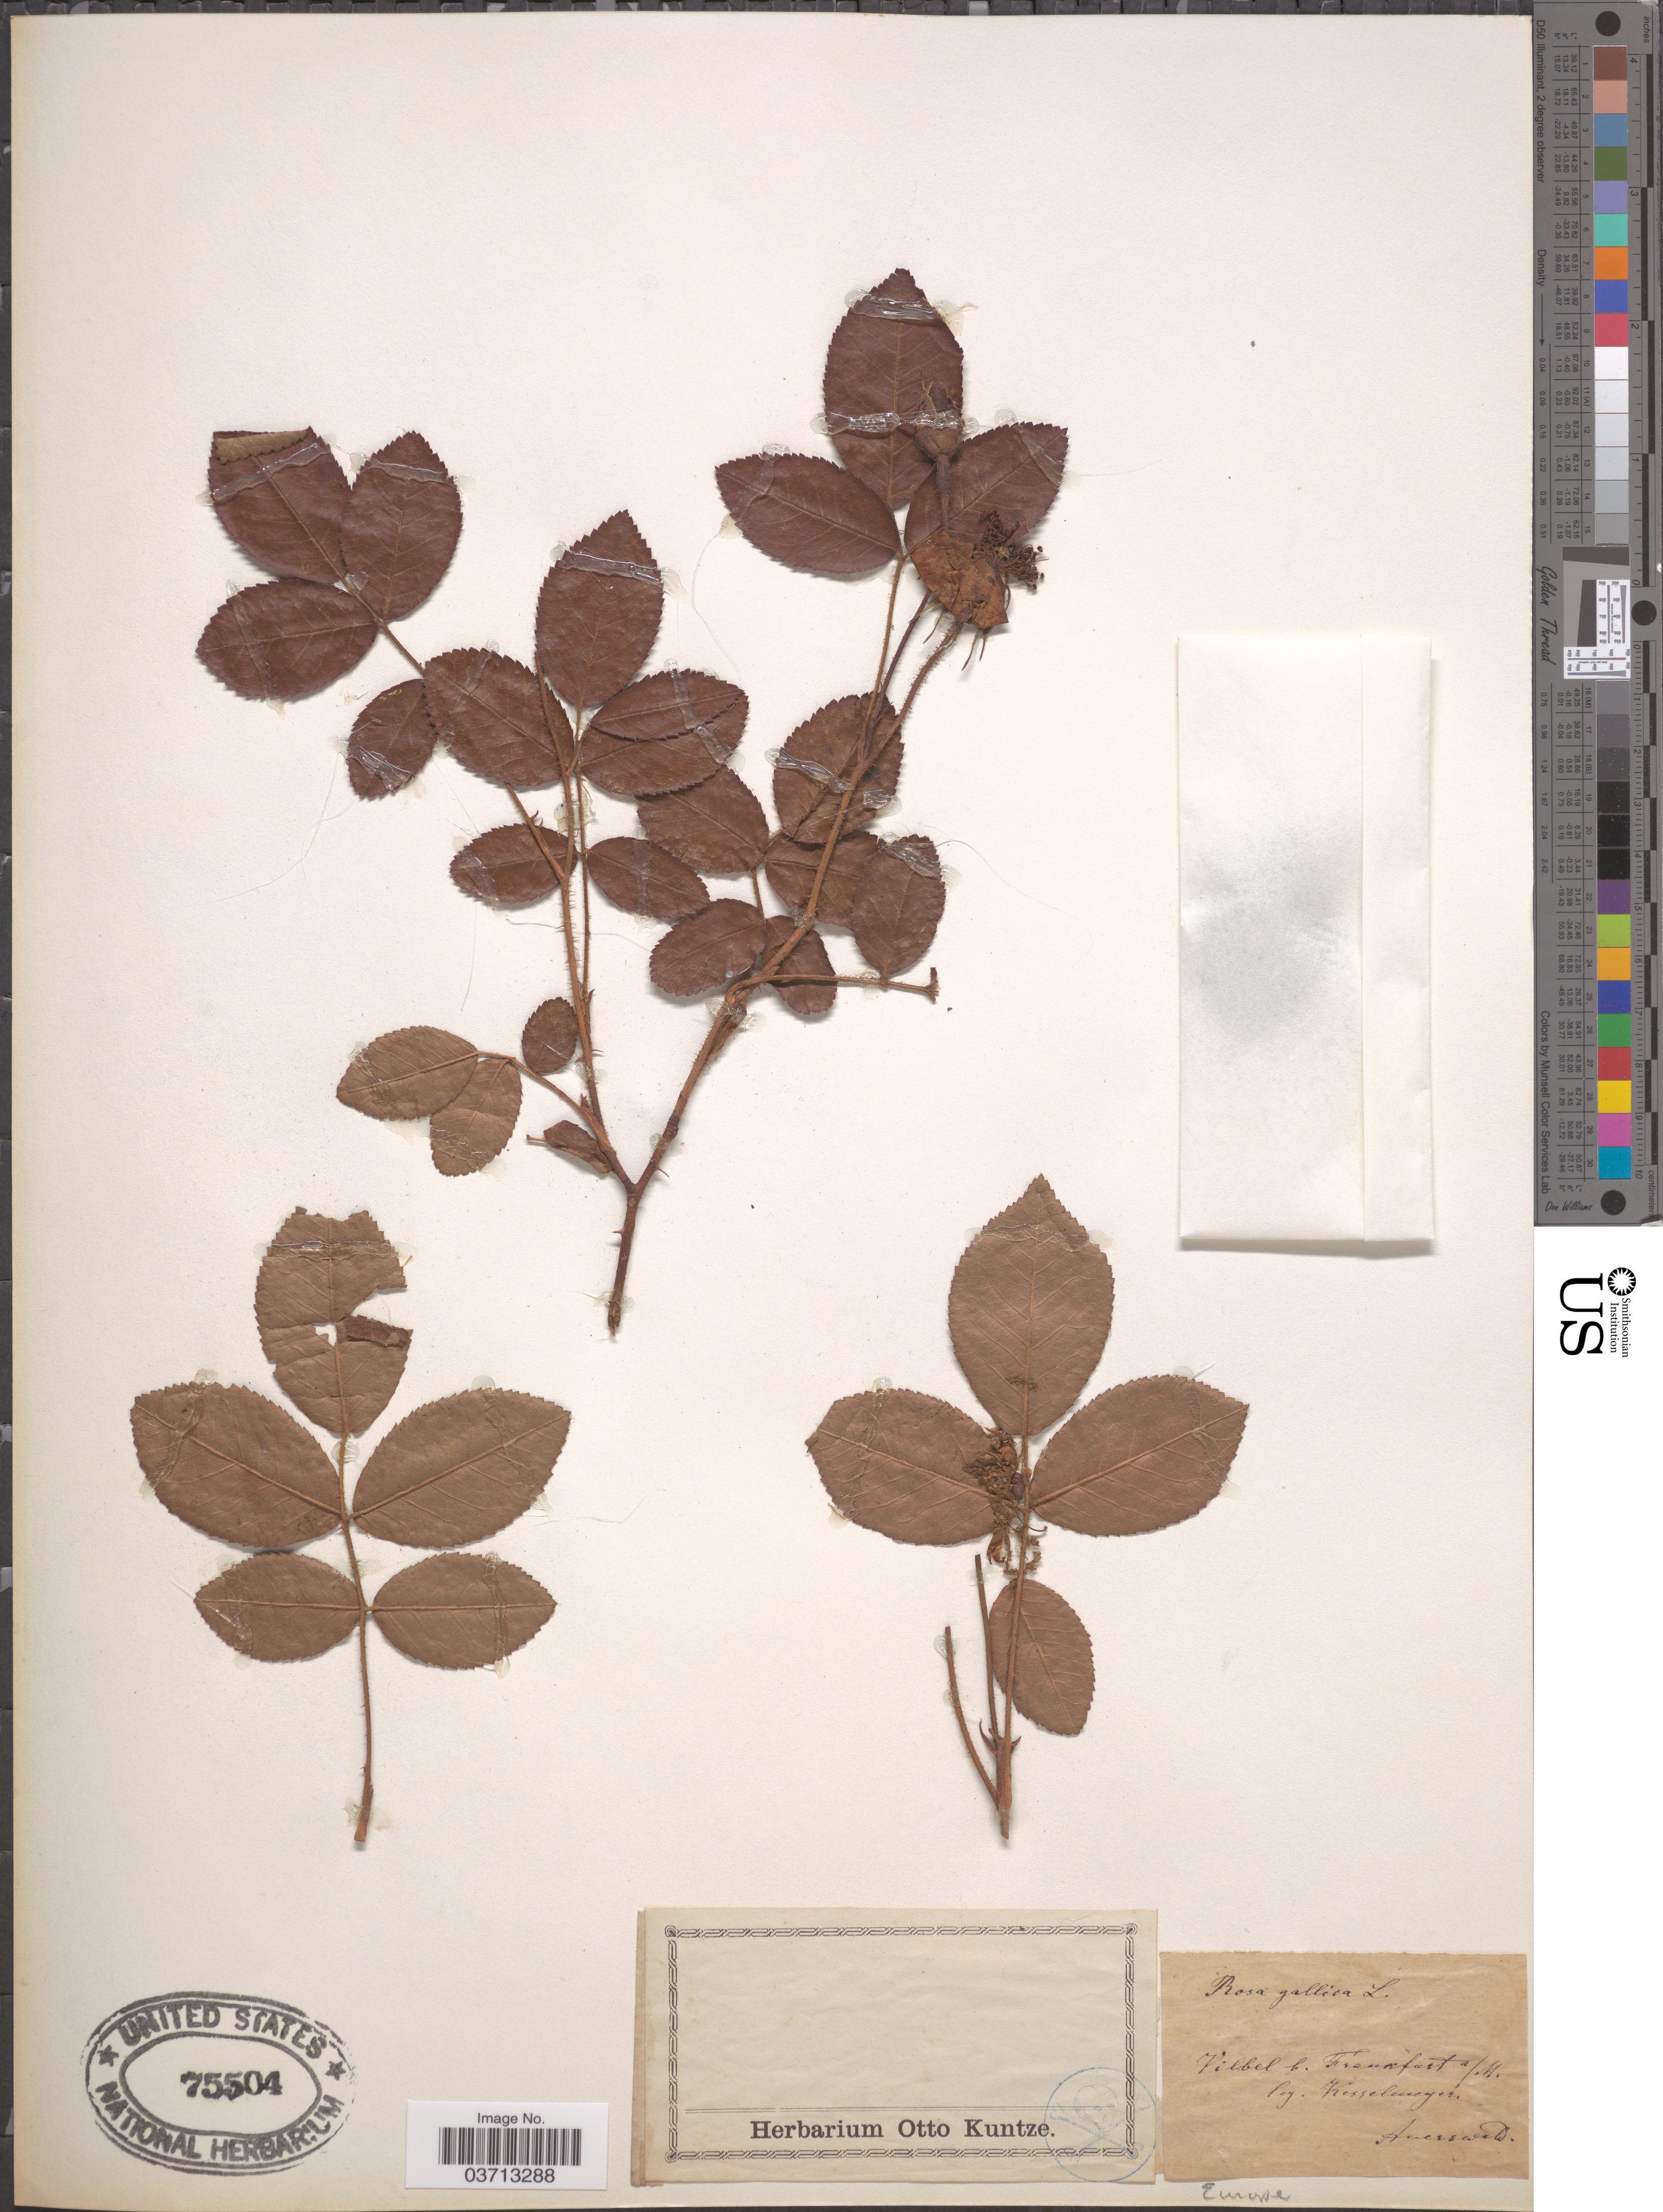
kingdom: Plantae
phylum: Tracheophyta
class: Magnoliopsida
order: Rosales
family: Rosaceae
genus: Rosa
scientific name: Rosa gallica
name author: L.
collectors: Kesselmeyer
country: Germany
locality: Vilbel b. Frankfurt a/M. Europe.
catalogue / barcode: US 75504